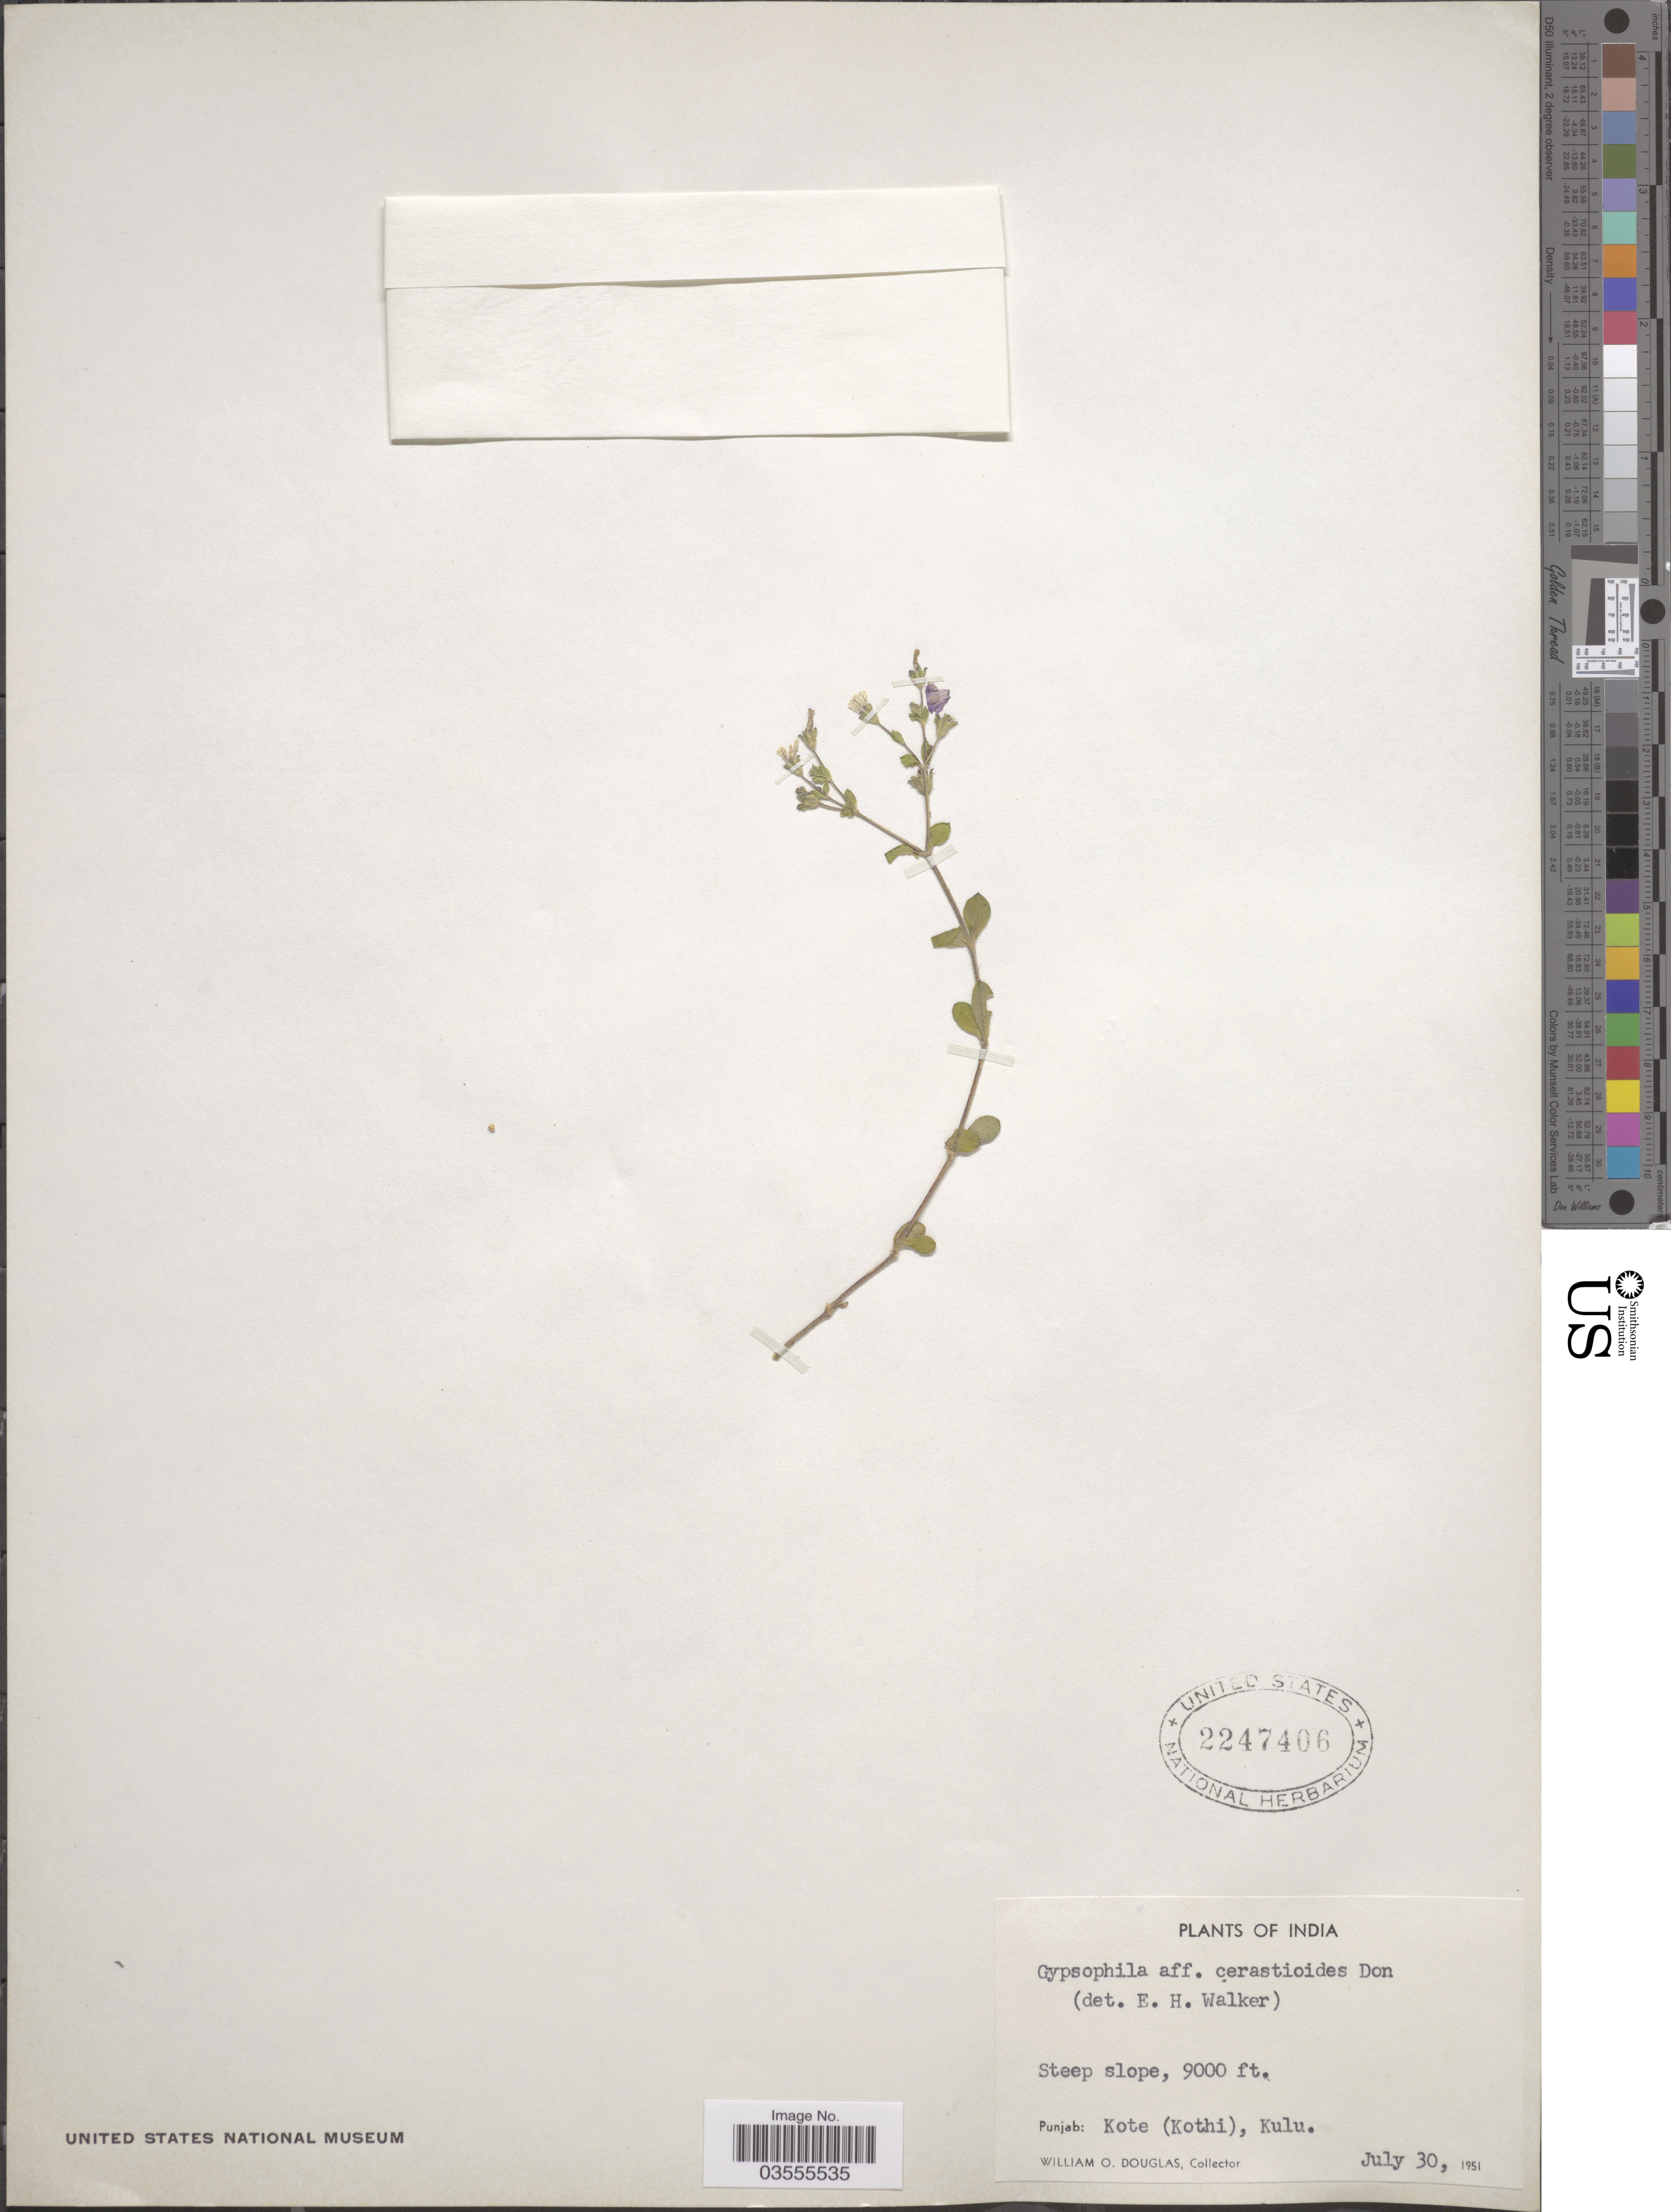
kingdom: Plantae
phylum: Tracheophyta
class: Magnoliopsida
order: Caryophyllales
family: Caryophyllaceae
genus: Gypsophila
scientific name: Gypsophila cerastioides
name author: D. Don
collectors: W. Douglas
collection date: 1951-07-30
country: India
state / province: Punjab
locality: Kote (Kothi), Kulu.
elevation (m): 2743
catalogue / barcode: US 2247406